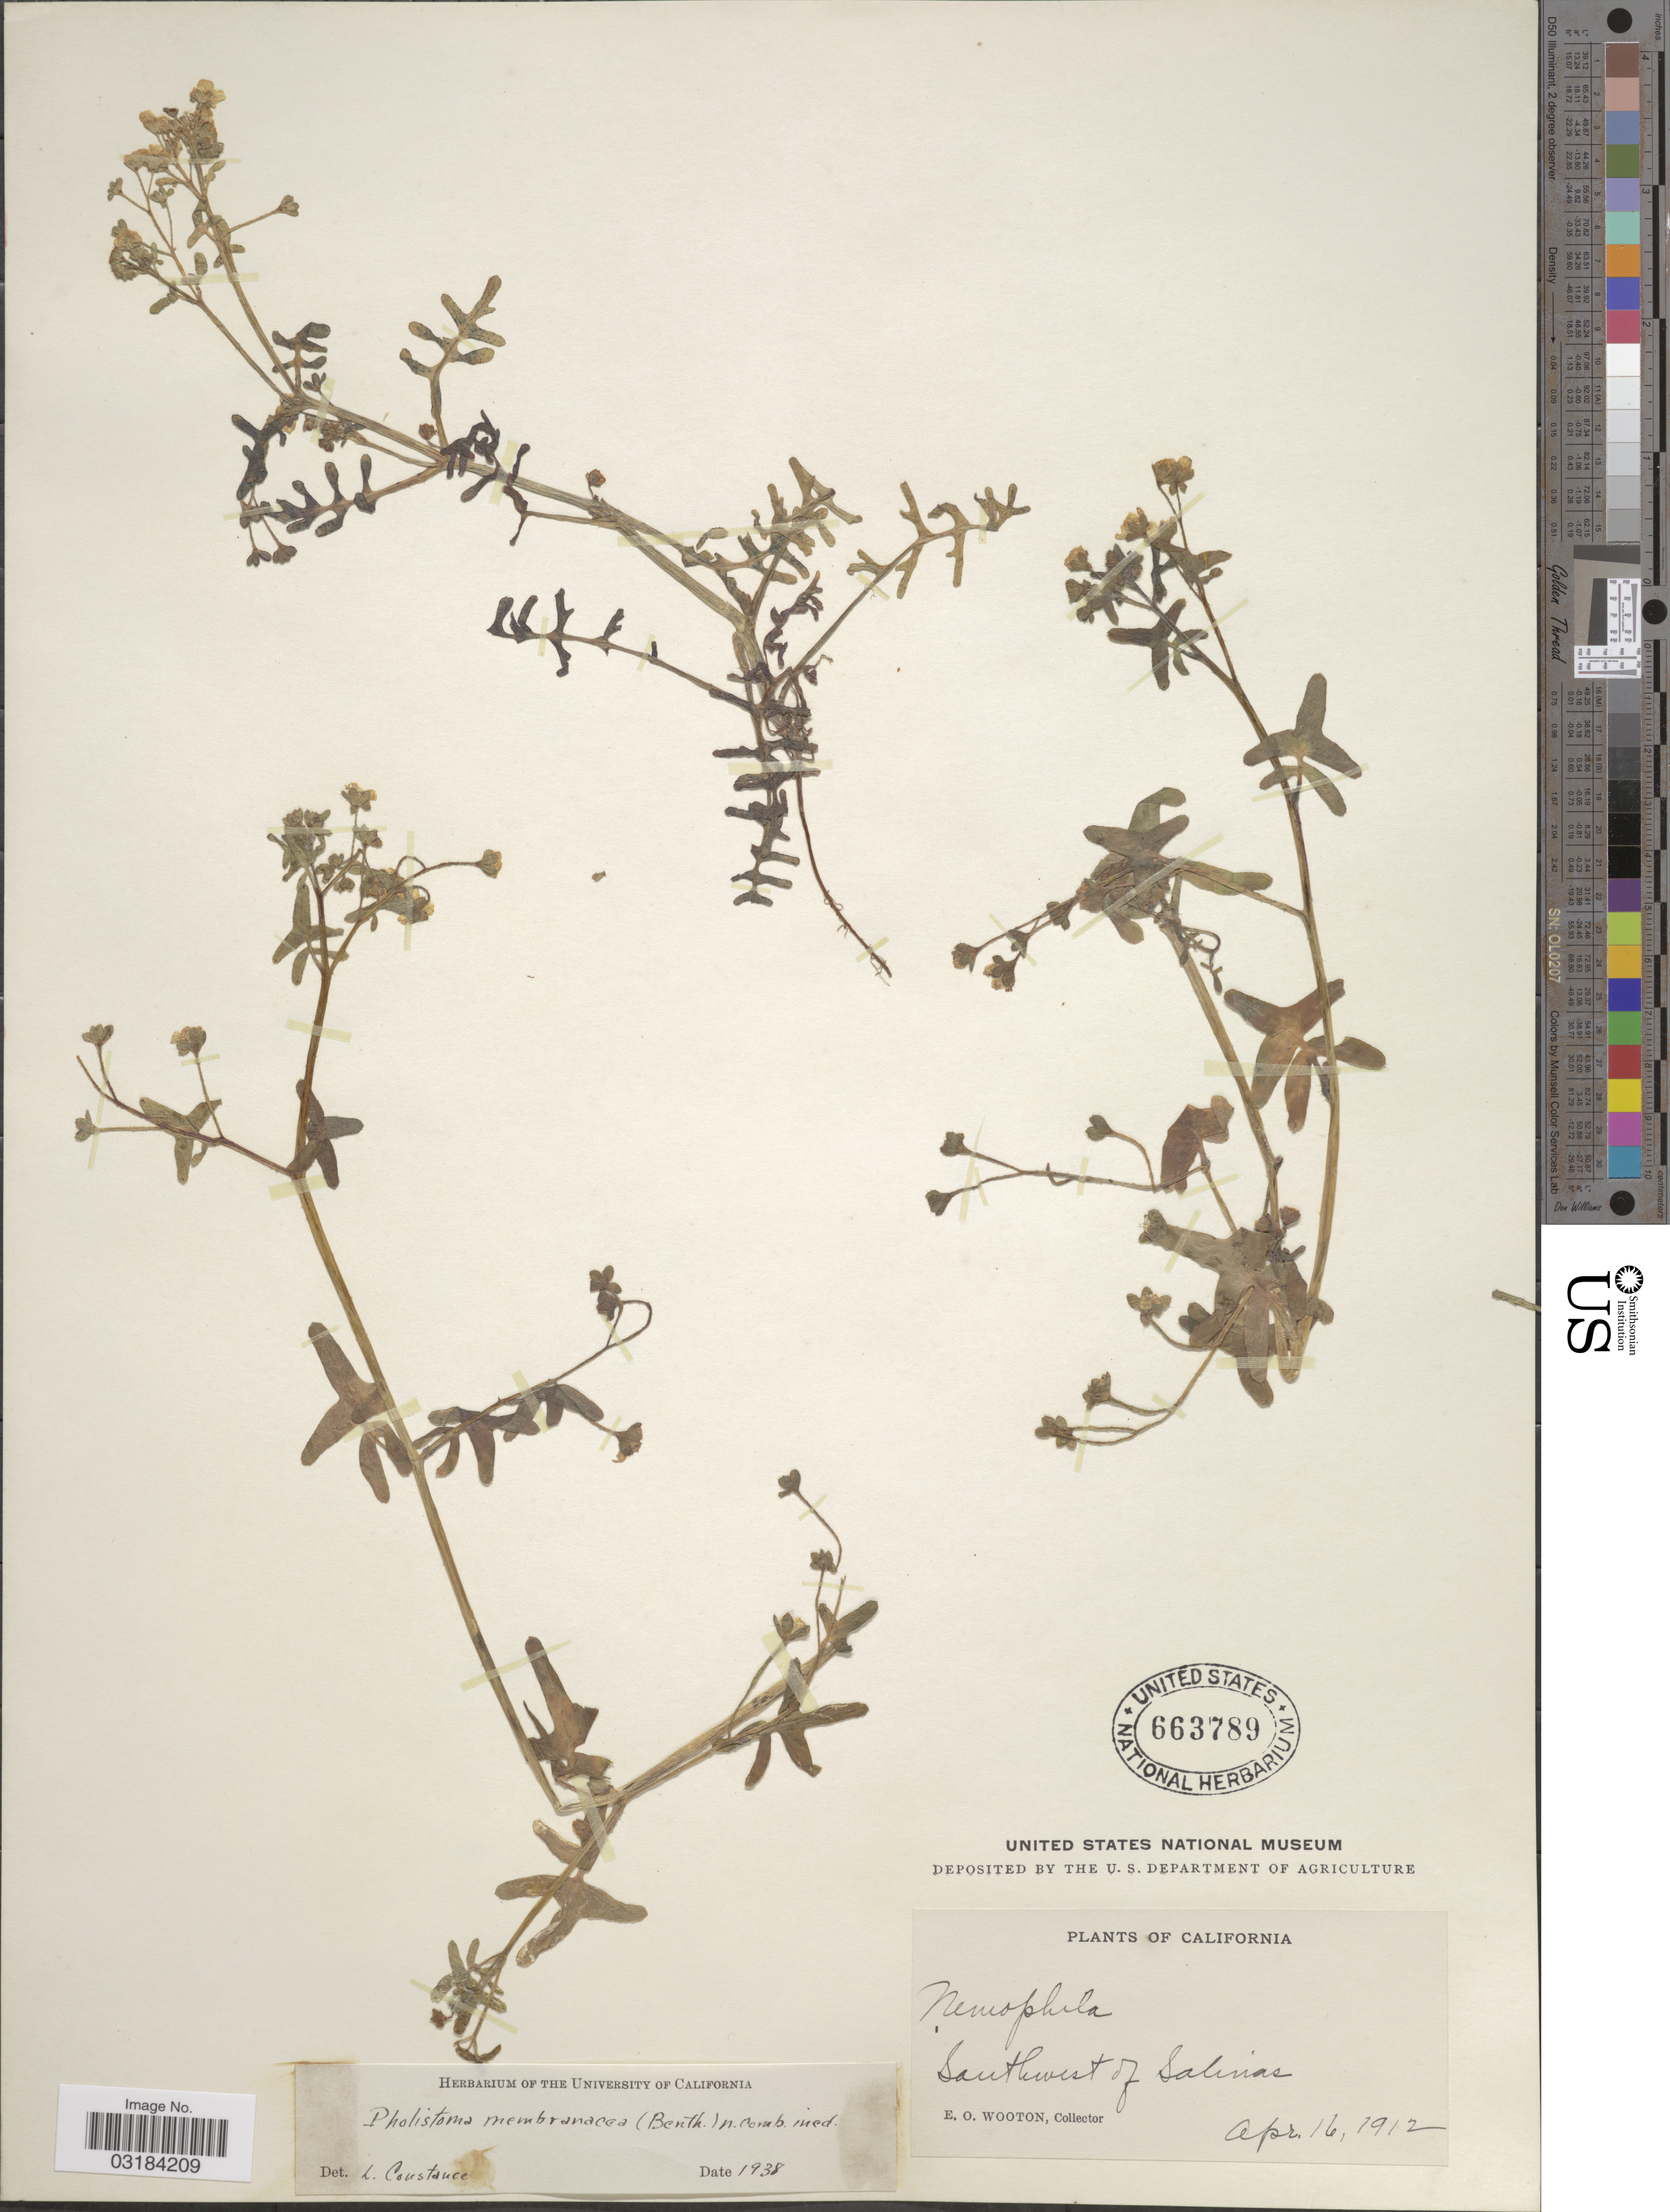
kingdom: Plantae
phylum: Tracheophyta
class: Magnoliopsida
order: Boraginales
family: Hydrophyllaceae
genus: Pholistoma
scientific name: Pholistoma membranaceum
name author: (Benth.) Constance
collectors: E. O. Wooton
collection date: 1912-04-16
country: United States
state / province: California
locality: Southwest of Salinas.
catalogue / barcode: US 663789